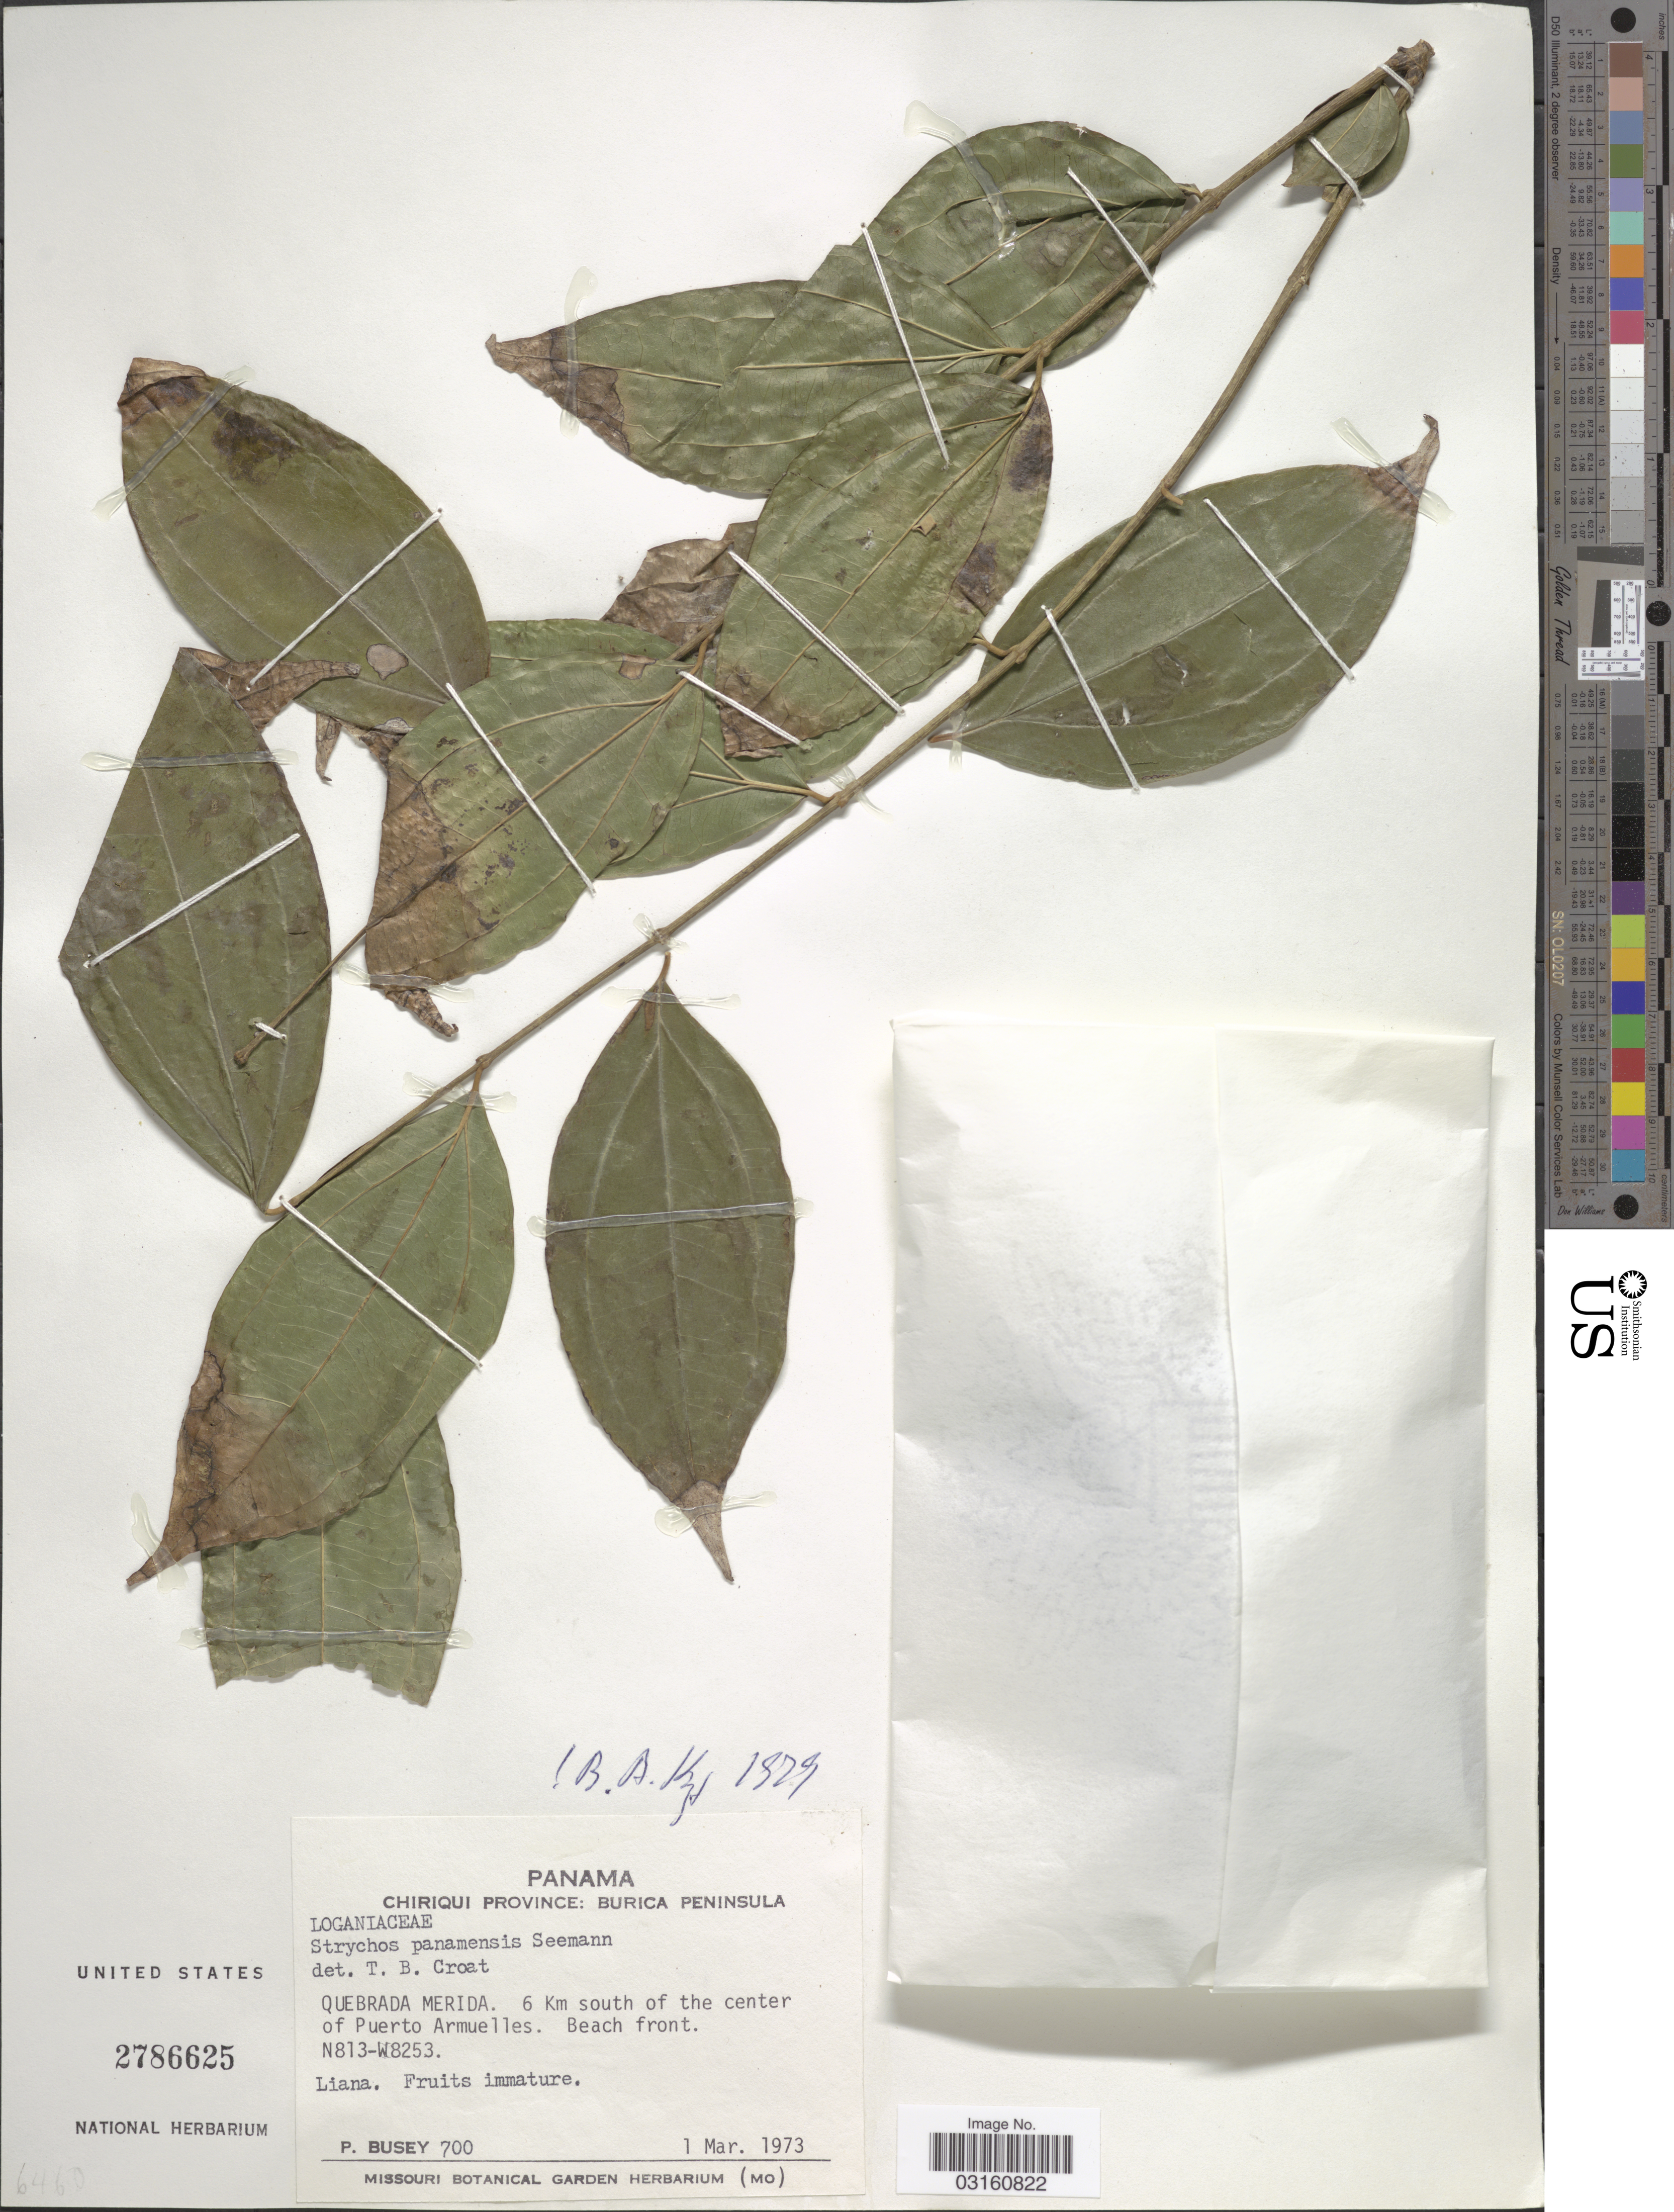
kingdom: Plantae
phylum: Tracheophyta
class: Magnoliopsida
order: Gentianales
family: Loganiaceae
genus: Strychnos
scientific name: Strychnos panamensis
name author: Seem.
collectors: P. Busey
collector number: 700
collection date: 1973-03-01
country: Panama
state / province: Chiriqui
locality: Chiriqui Province: Burica Peninsula. Quebrada Merida. 6 Km south of the center of Puerto Armuelles.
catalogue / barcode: US 2786625